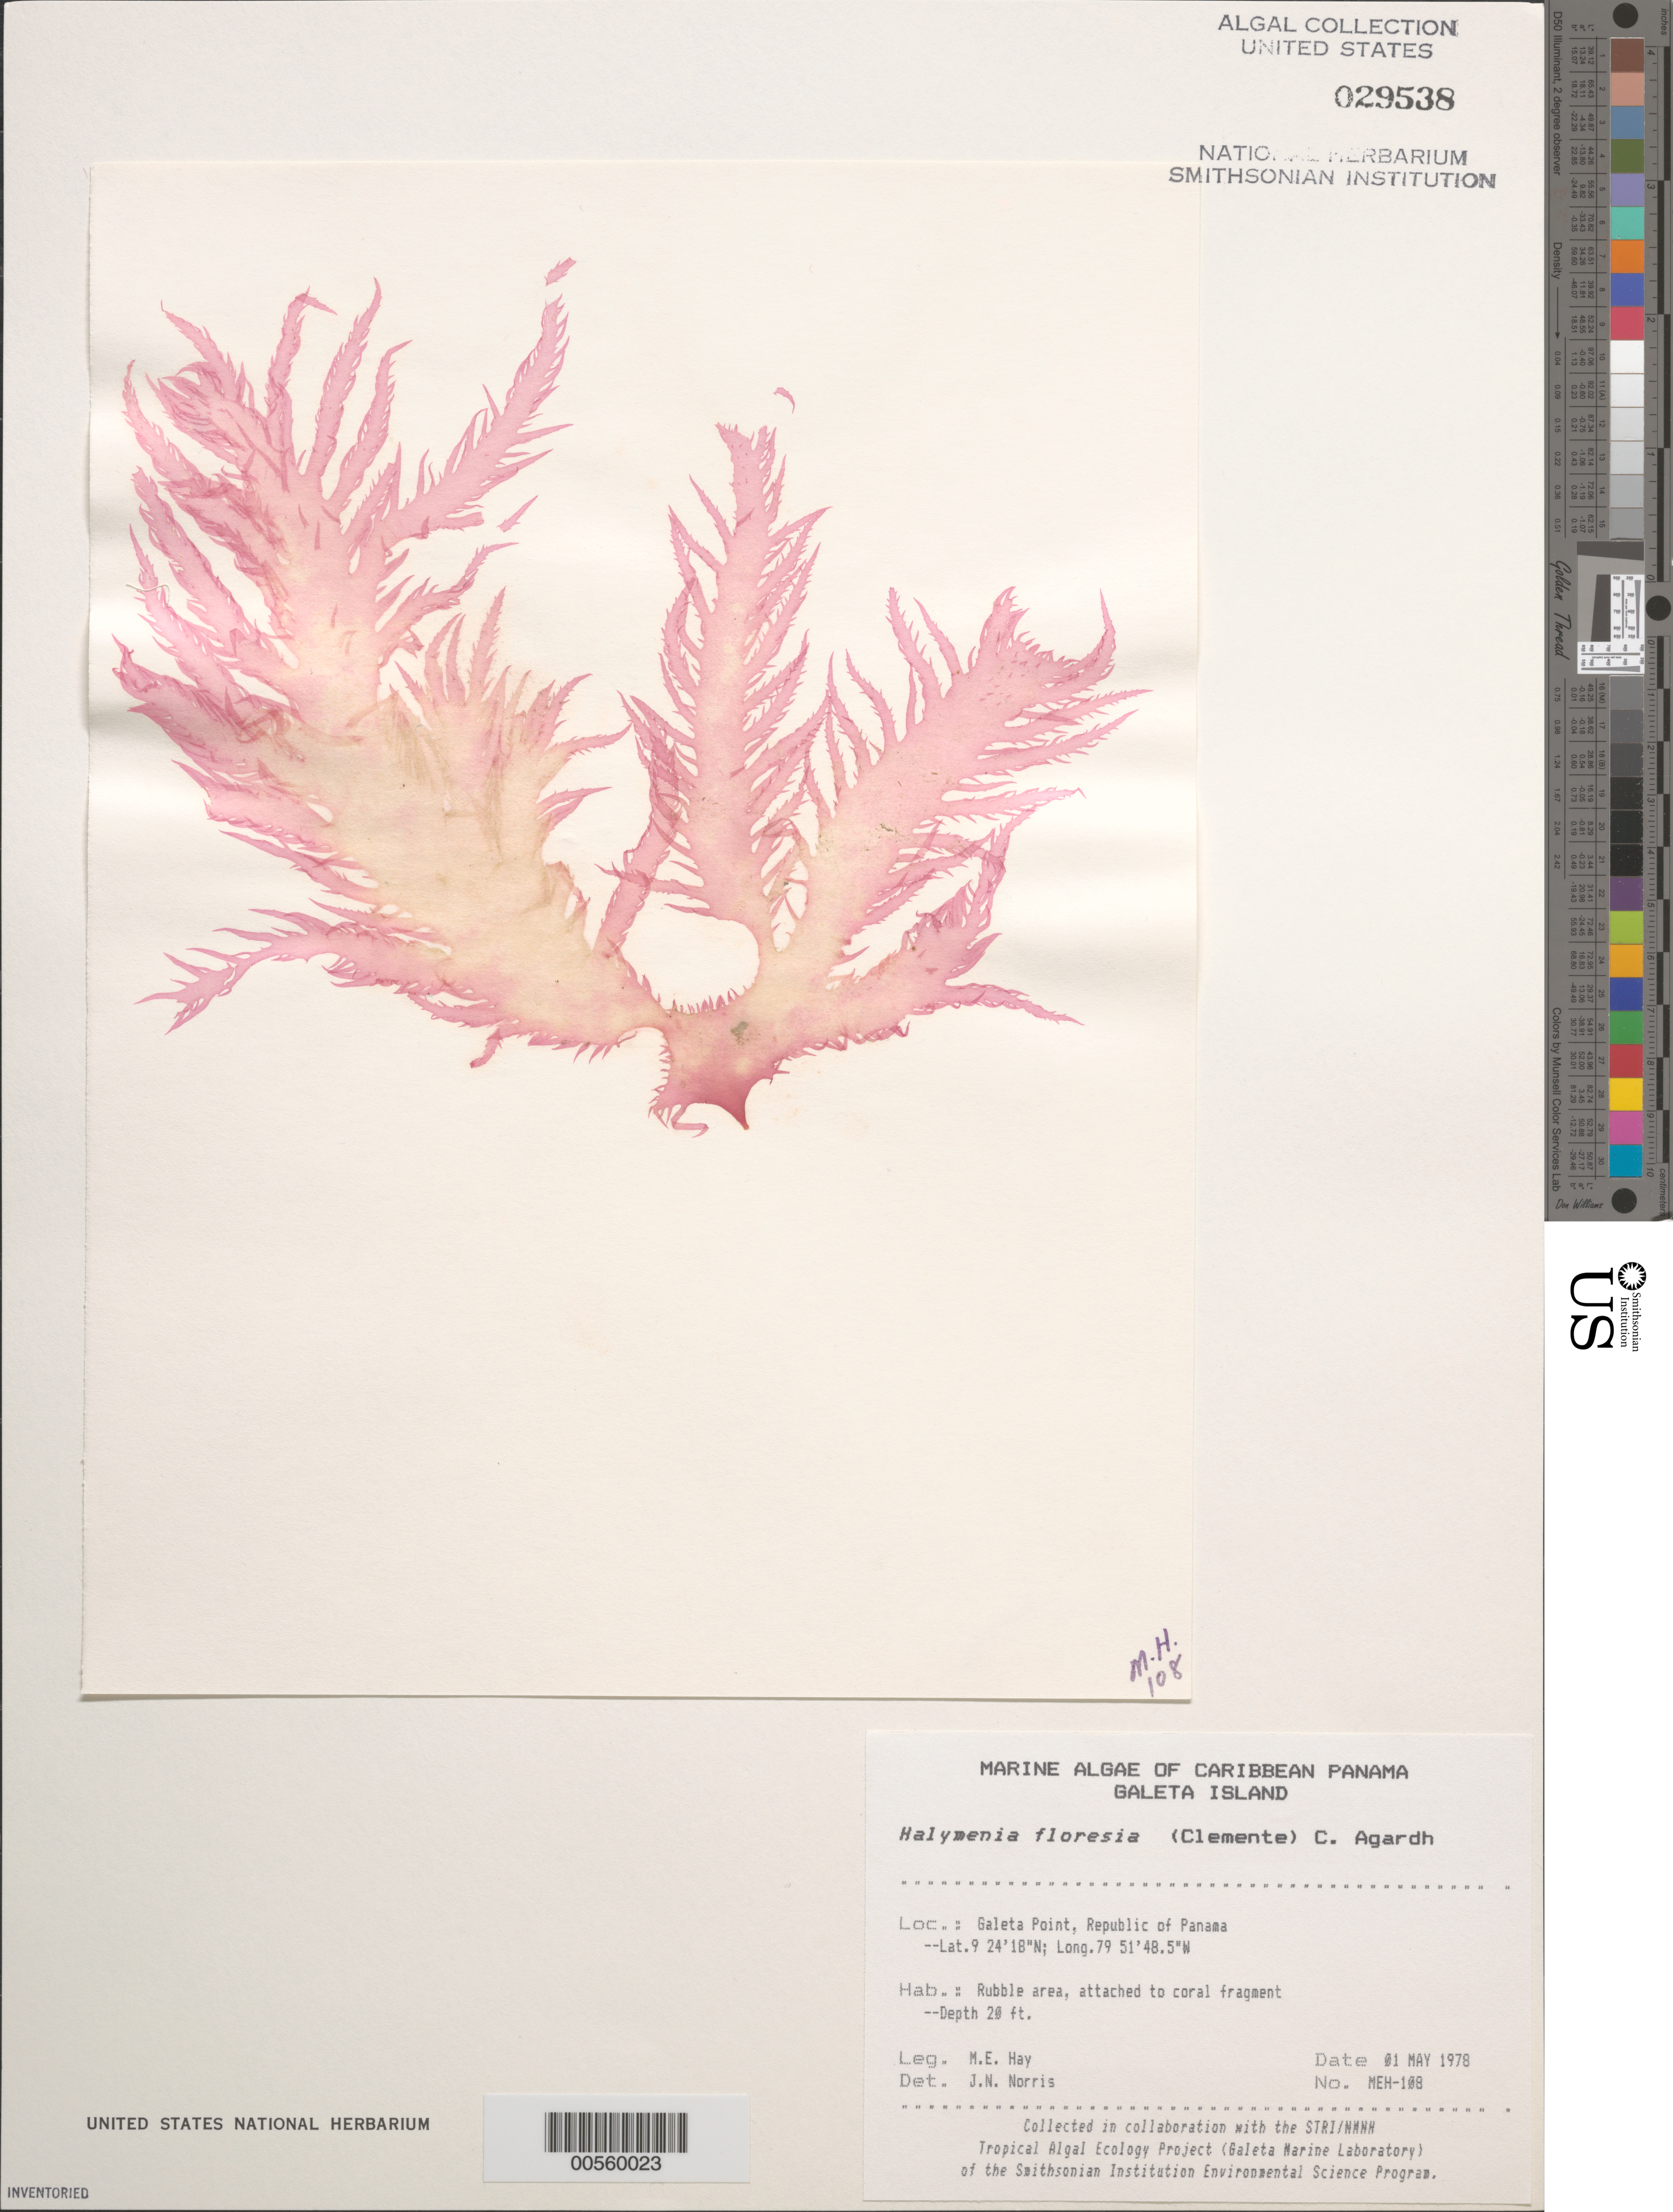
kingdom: Plantae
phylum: Rhodophyta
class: Florideophyceae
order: Halymeniales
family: Halymeniaceae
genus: Halymenia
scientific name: Halymenia floresii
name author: (Clemente) C. Agardh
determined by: Norris, James N.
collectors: M. E. Hay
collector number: MEH-108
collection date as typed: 01 May 1978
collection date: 1978-05-01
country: Panama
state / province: Colón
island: Galeta Island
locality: Galeta Point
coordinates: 9 24' 18" N, 79 51' 48.5" W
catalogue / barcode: US 29538